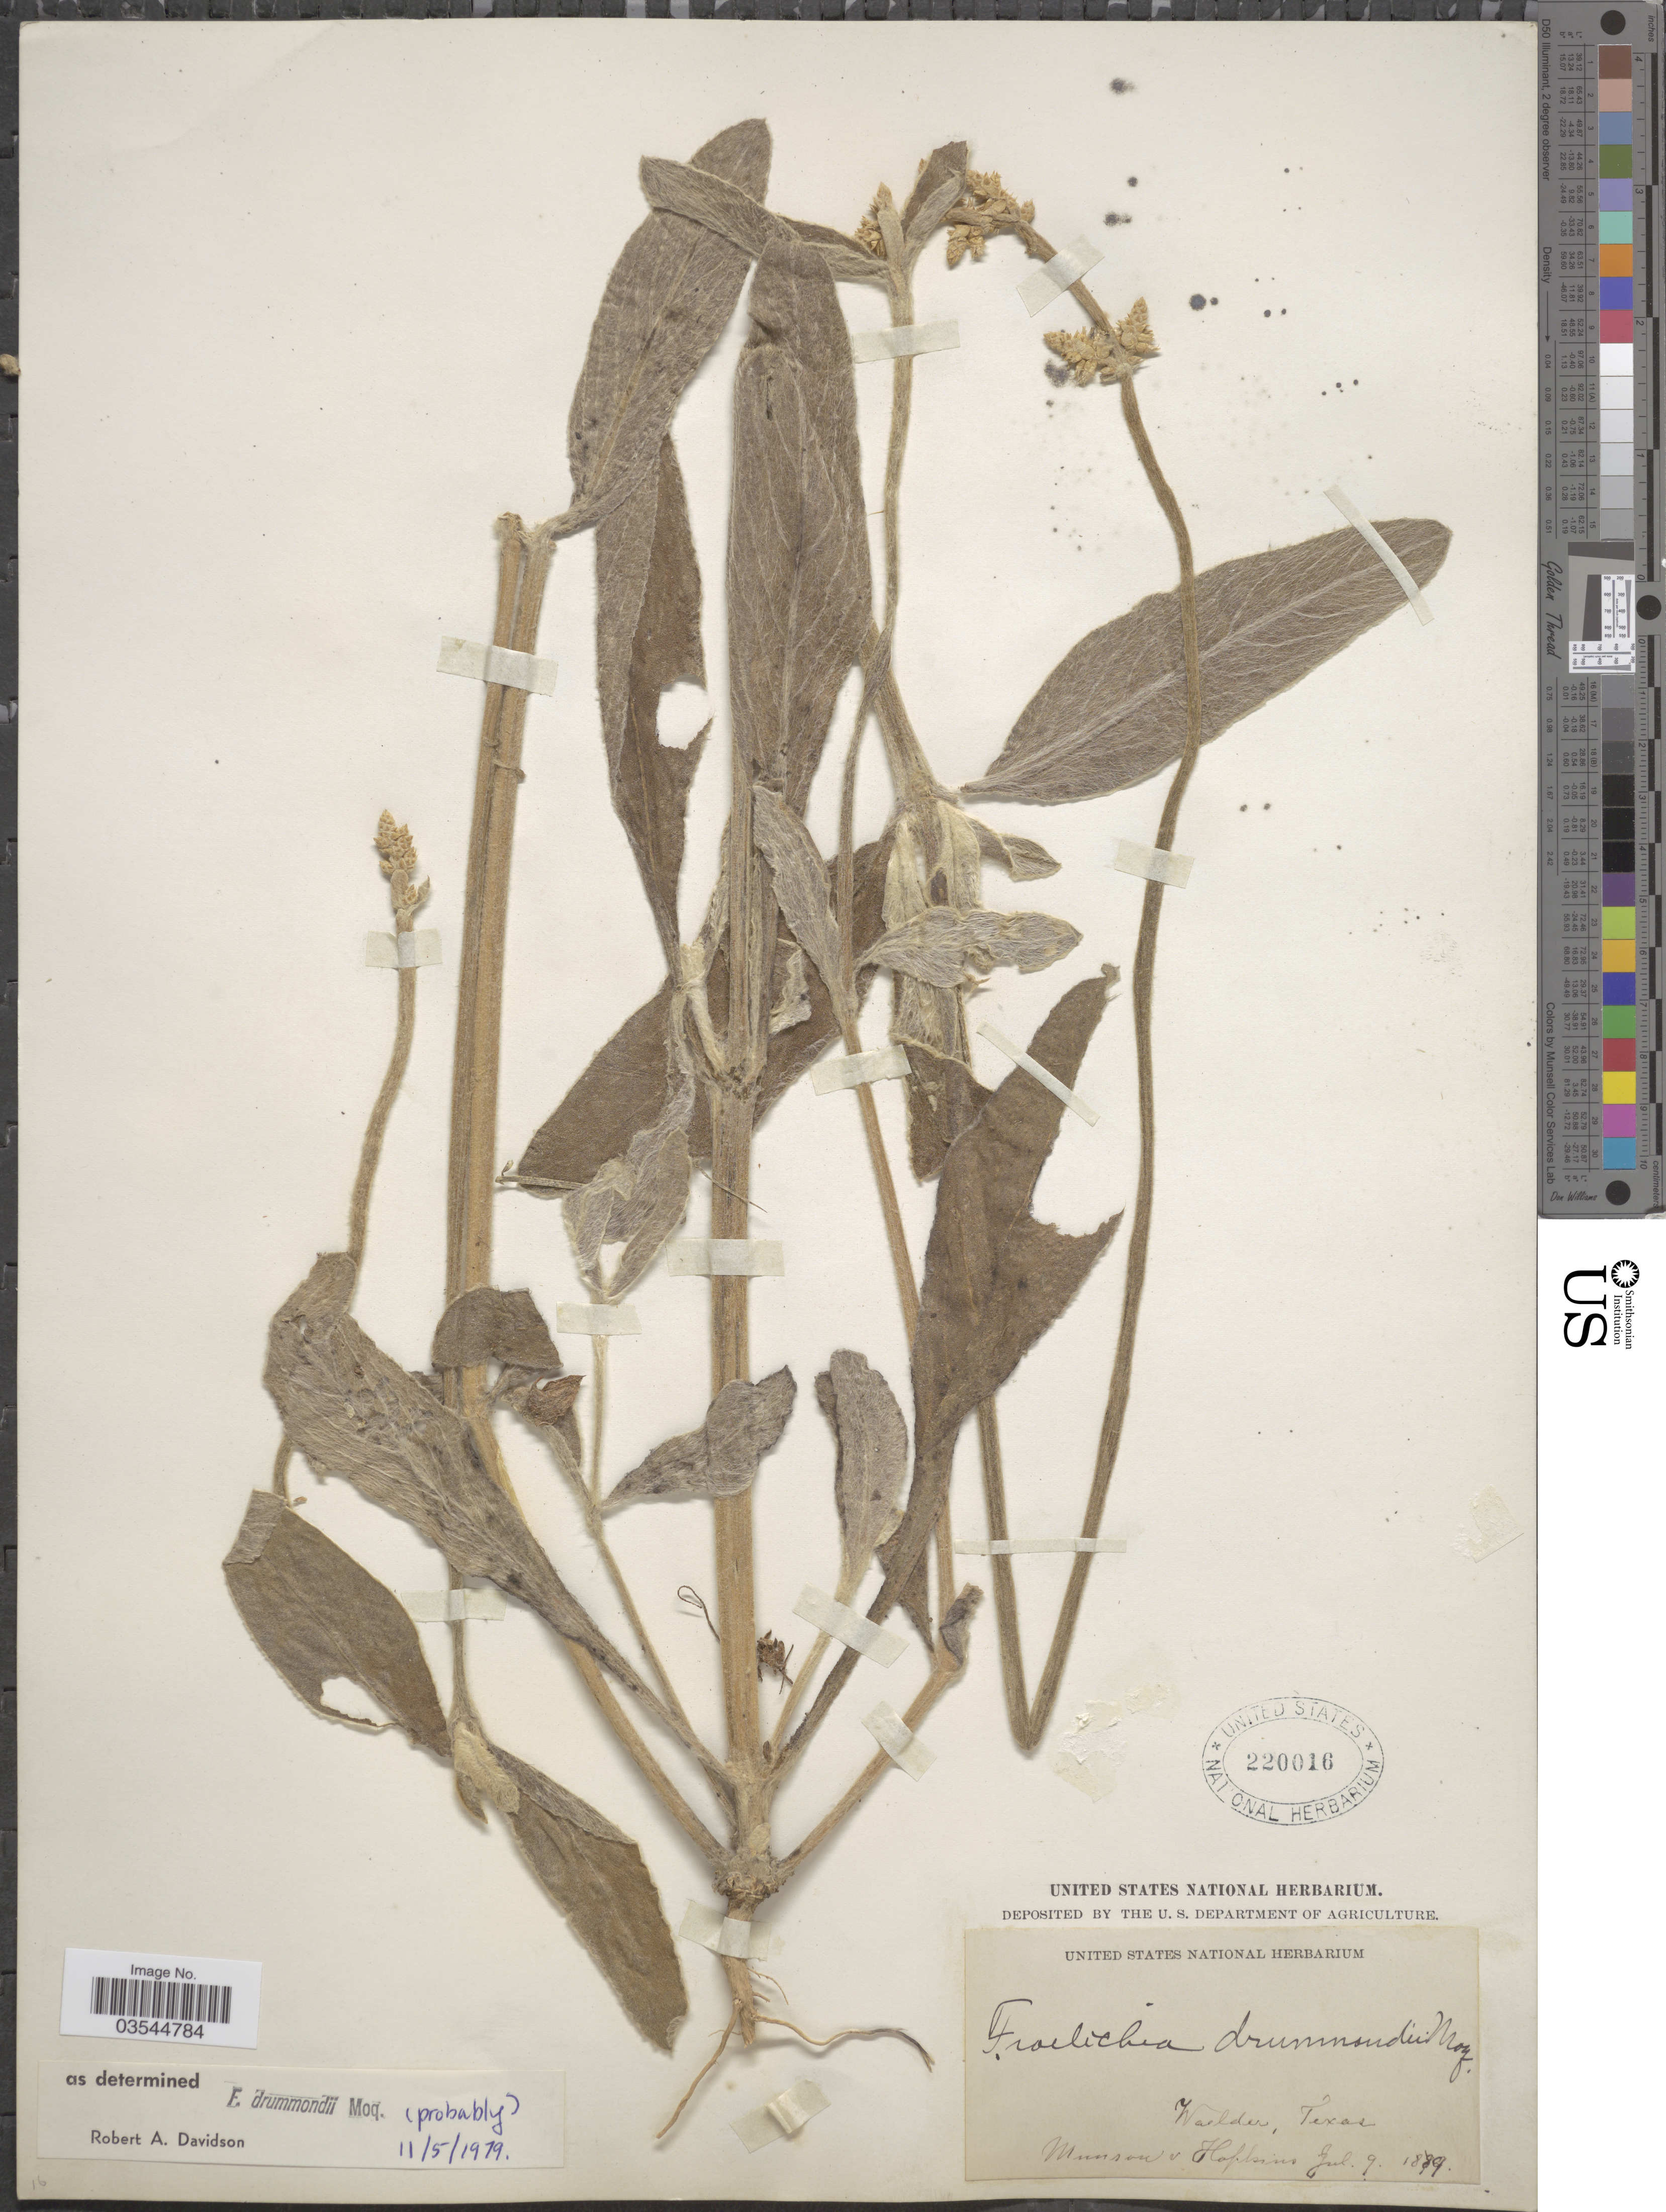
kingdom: Plantae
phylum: Tracheophyta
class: Magnoliopsida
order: Caryophyllales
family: Amaranthaceae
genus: Froelichia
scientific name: Froelichia drummondii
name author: Moq.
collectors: -. Munson & -- Hopkins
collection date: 1889-07-09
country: United States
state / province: Texas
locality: Waelder.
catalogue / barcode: US 220016